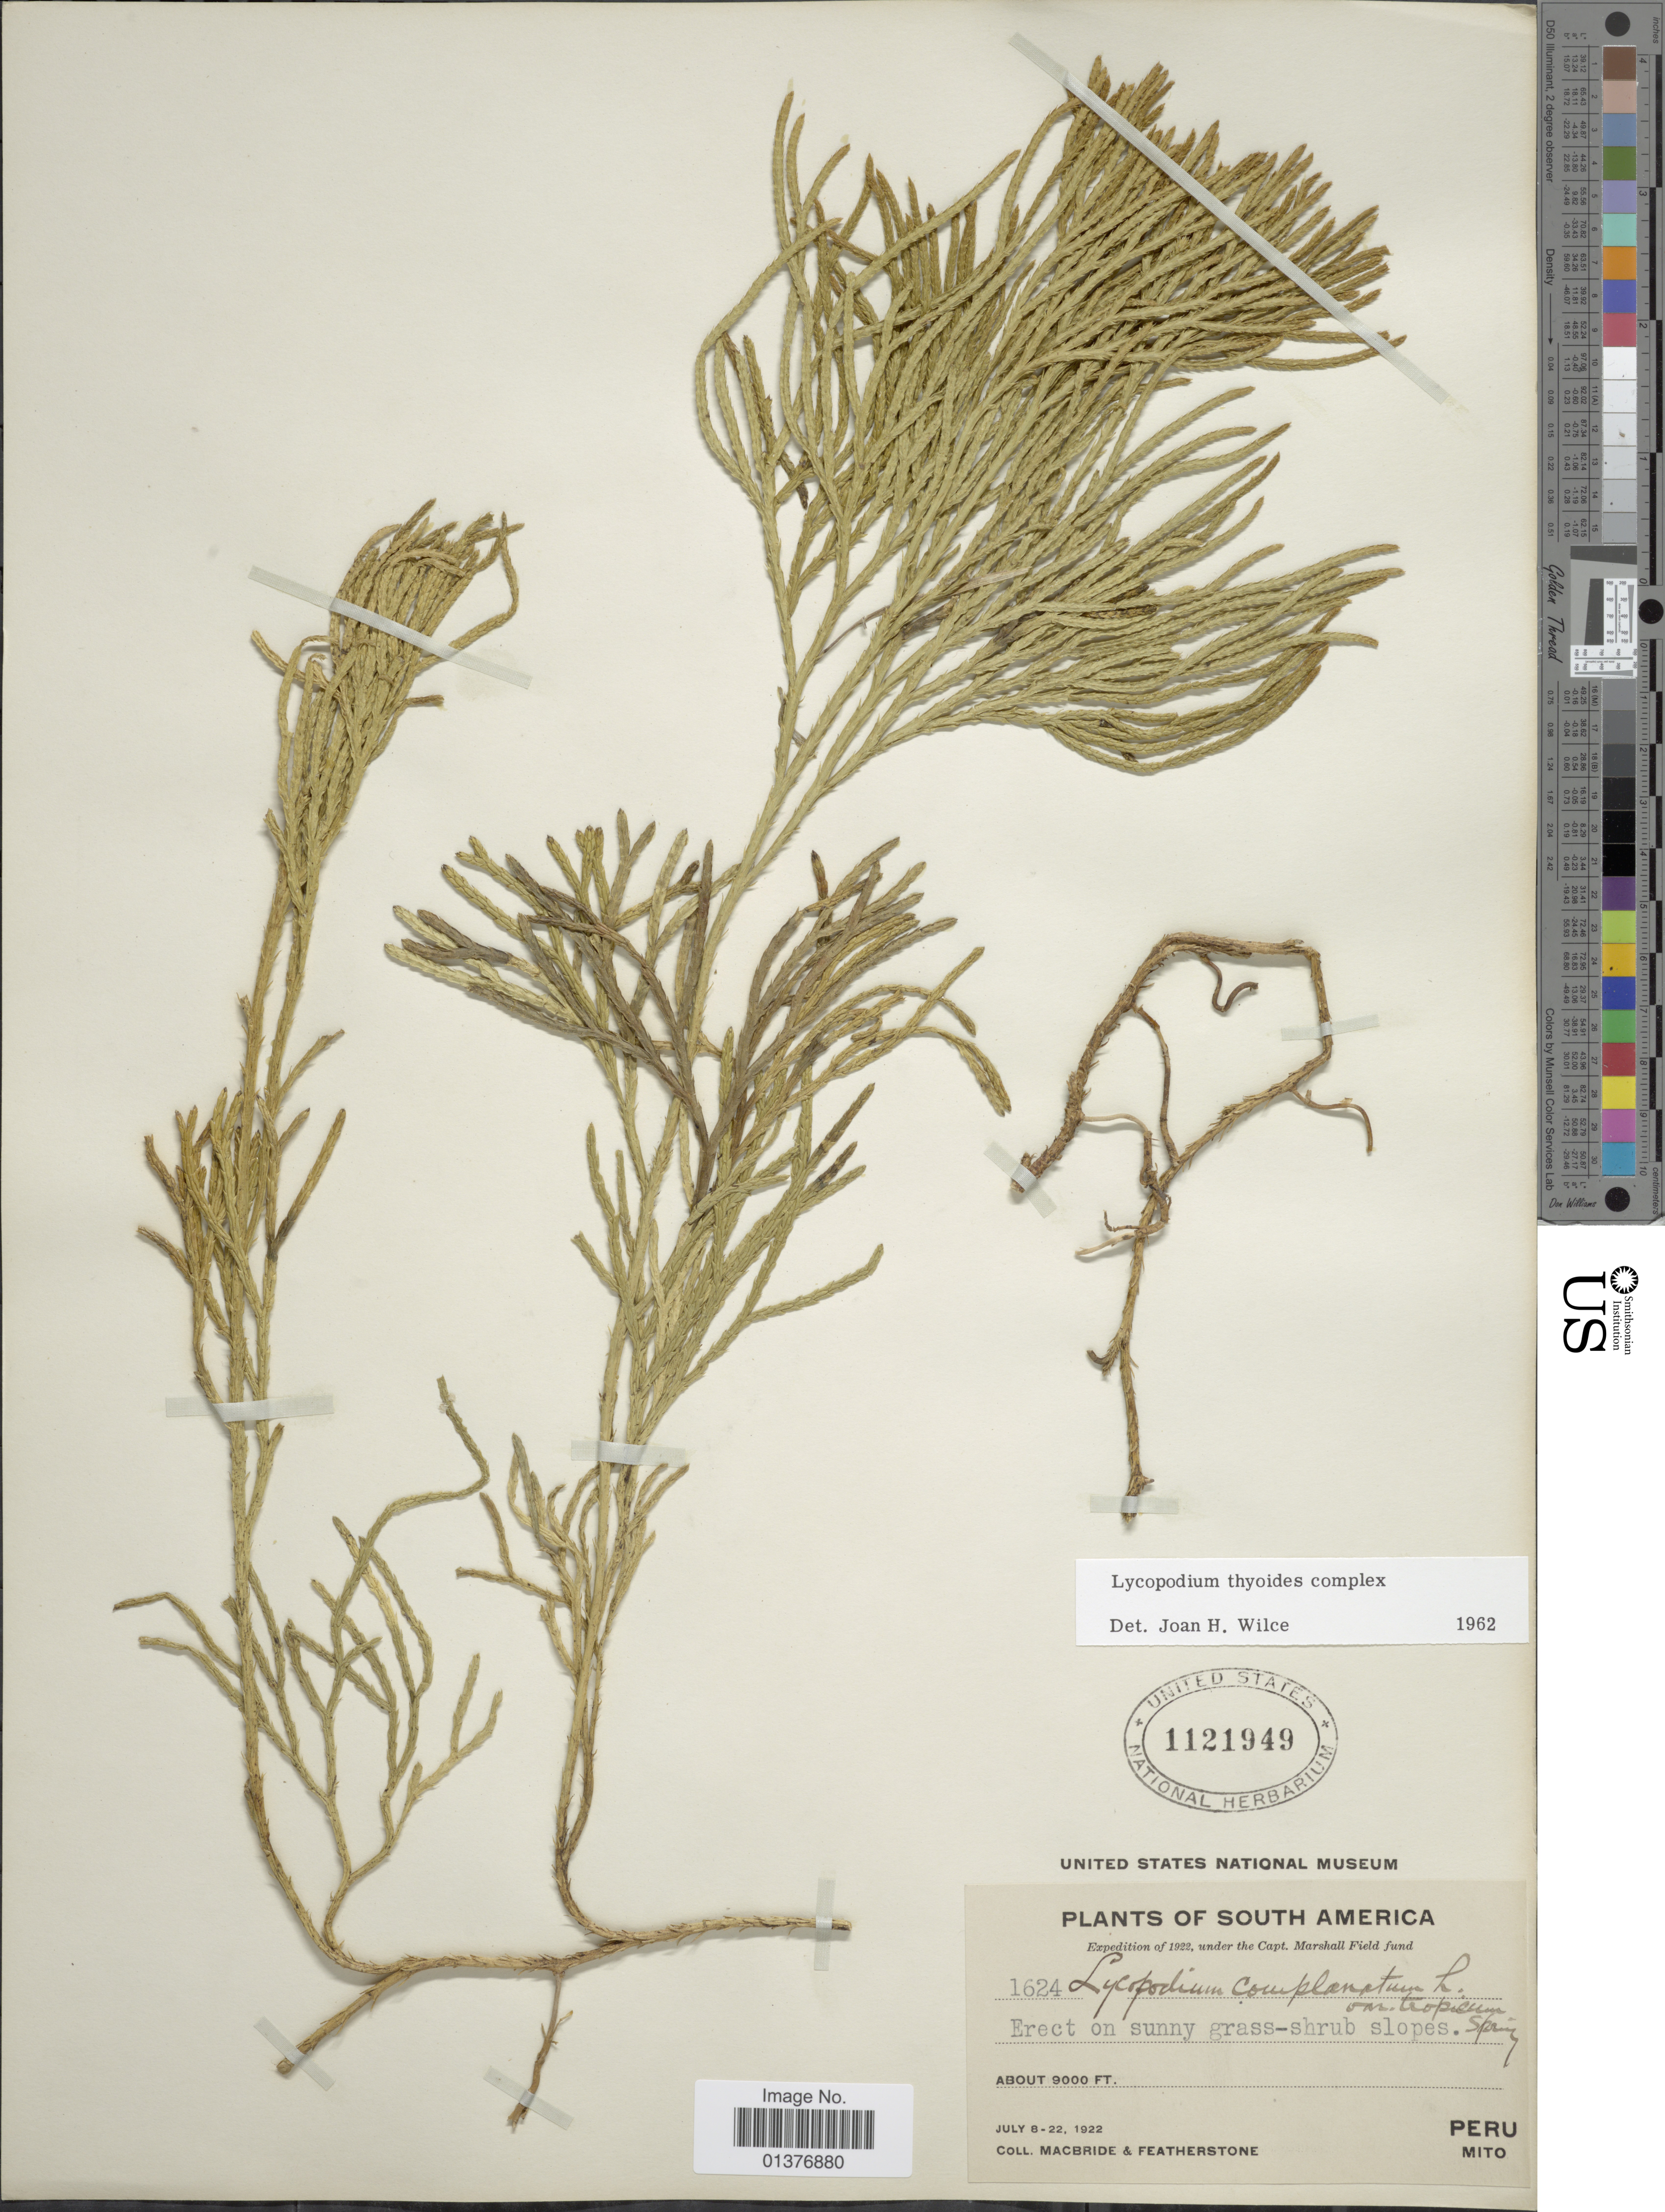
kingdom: Plantae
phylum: Tracheophyta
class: Lycopodiopsida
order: Lycopodiales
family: Lycopodiaceae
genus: Diphasiastrum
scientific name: Diphasiastrum thyoides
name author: (Humb. & Bonpl. ex Willd.) Holub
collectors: J. F. Macbride & -. Featherstone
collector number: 1624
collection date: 1922-07-08/1922-07-22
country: Peru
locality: Mito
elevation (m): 2743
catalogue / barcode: US 1121949